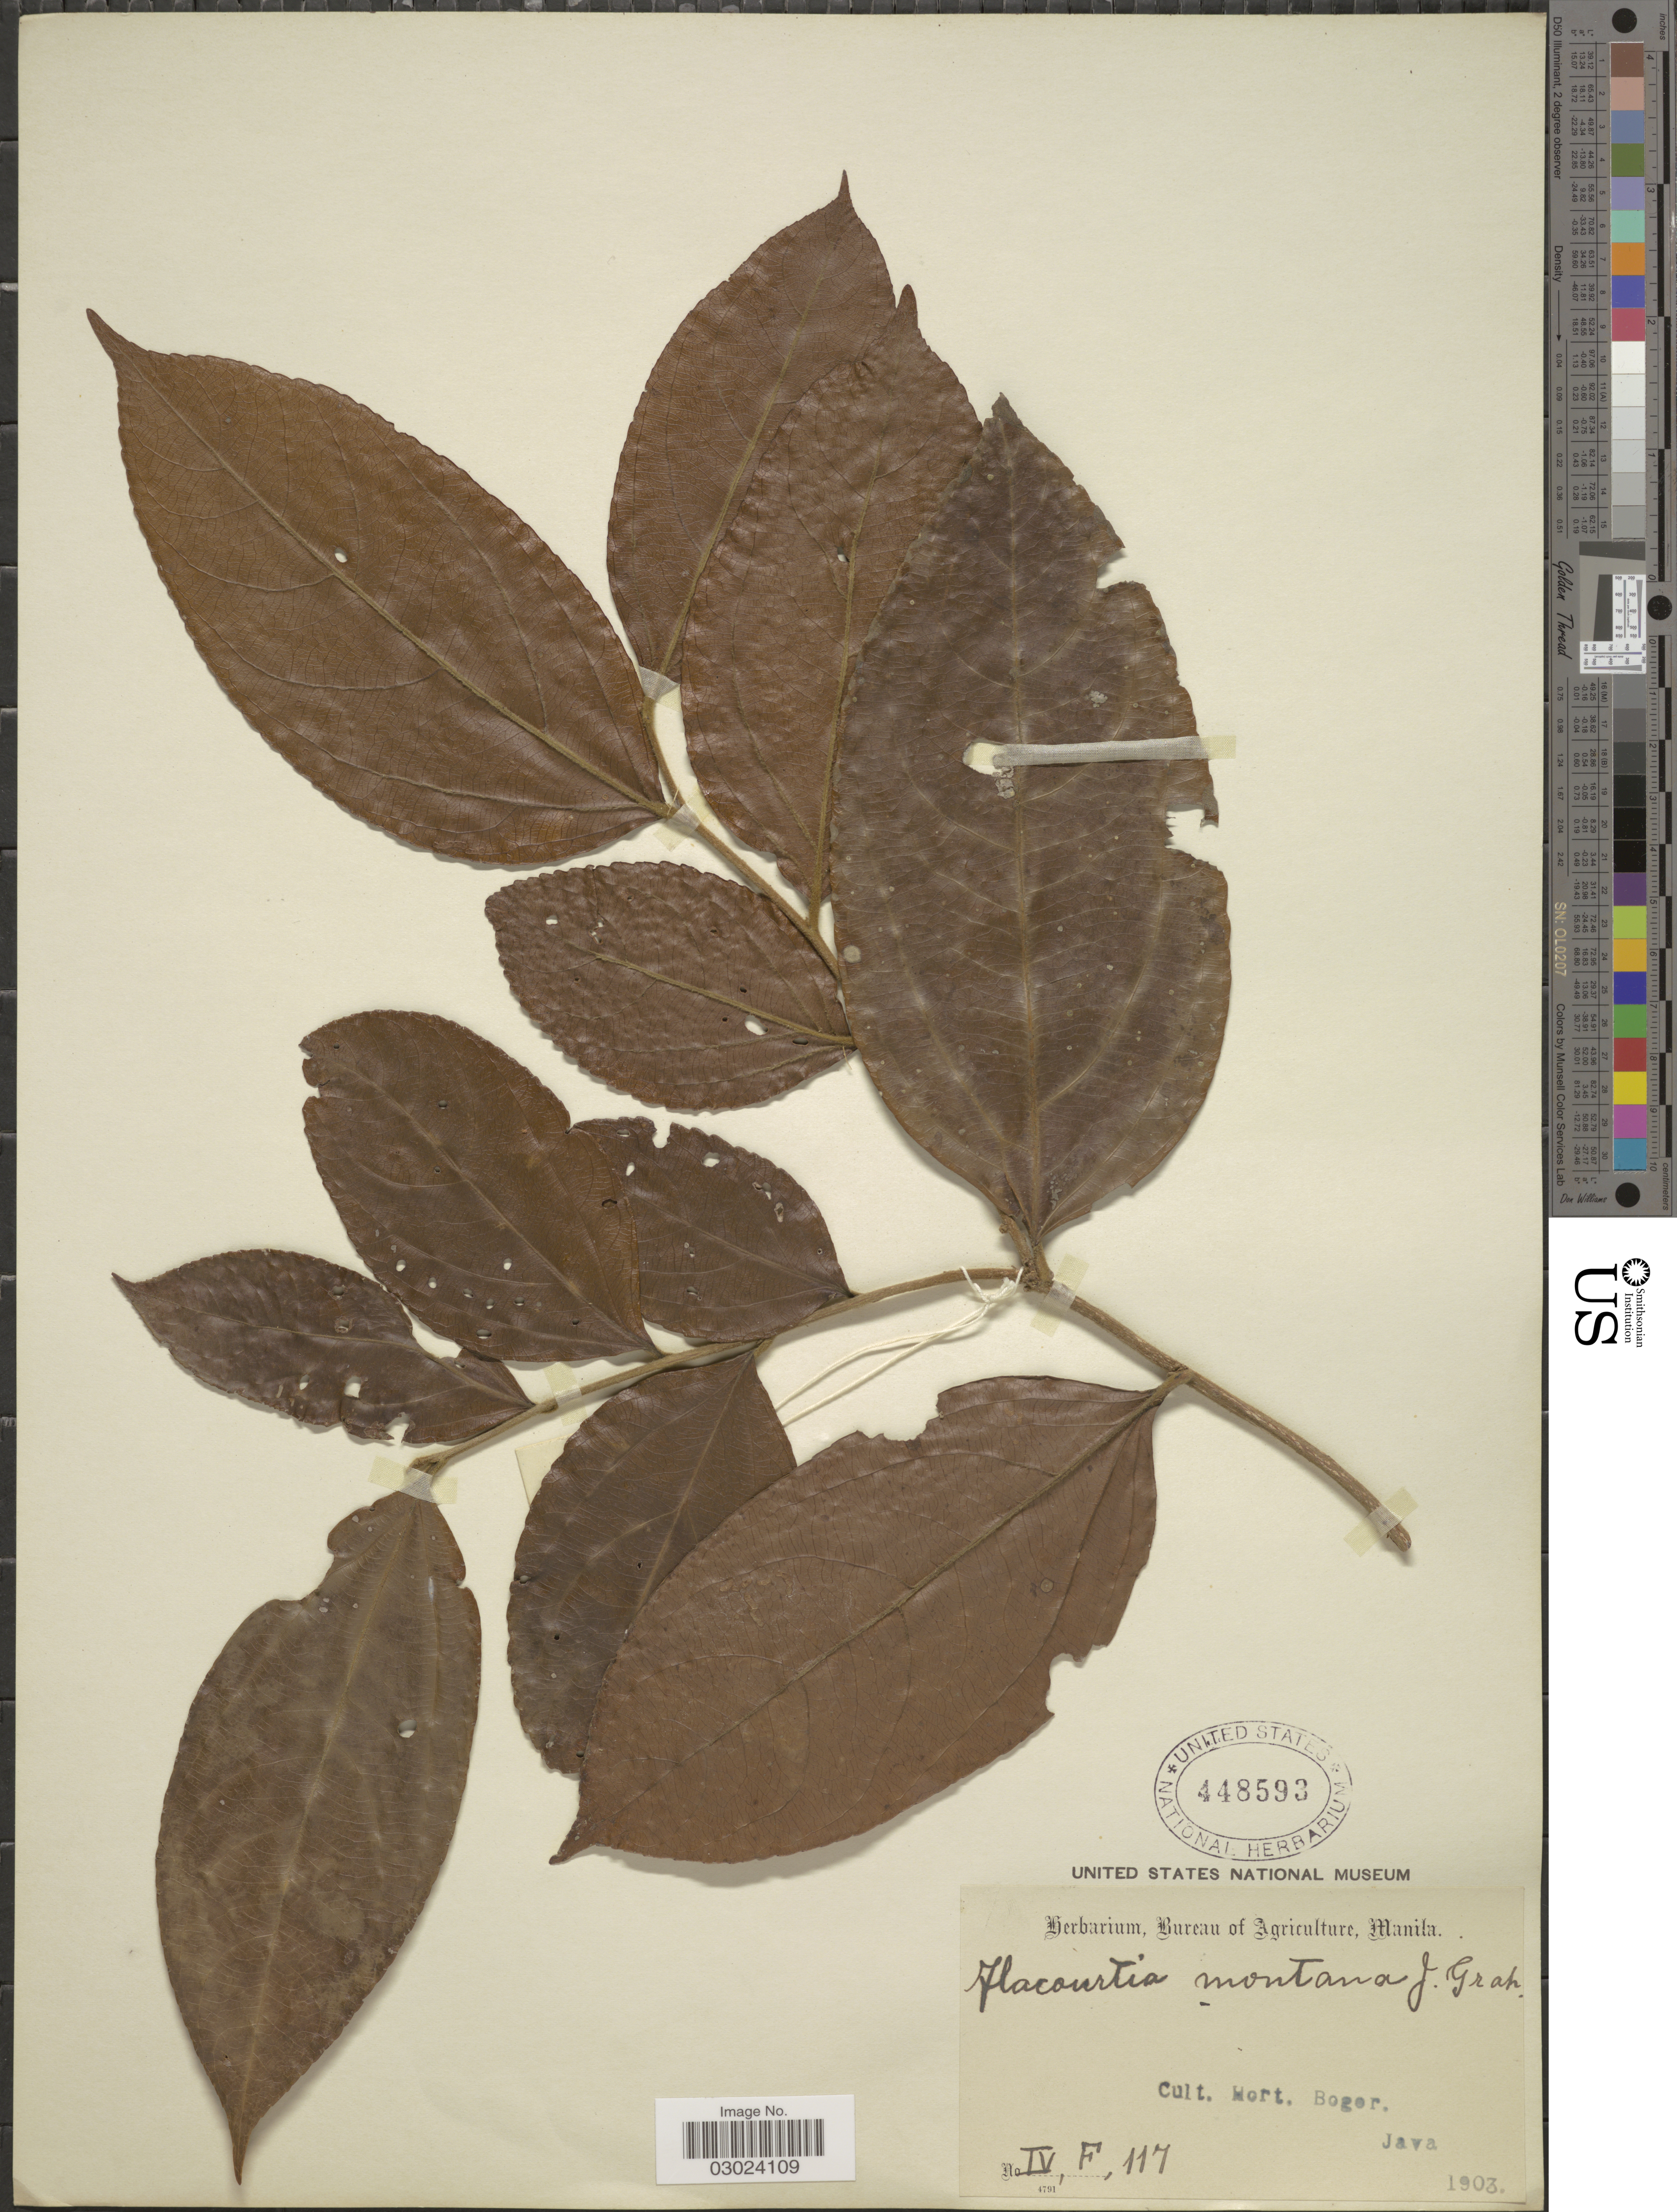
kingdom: Plantae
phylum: Tracheophyta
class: Magnoliopsida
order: Malpighiales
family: Salicaceae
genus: Flacourtia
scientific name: Flacourtia montana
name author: Graham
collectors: Ex herb. Bureau of Agriculture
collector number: IV,F,117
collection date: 1903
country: Indonesia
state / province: Java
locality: Cult. Hort. Bogor. Java.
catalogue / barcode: US 448593